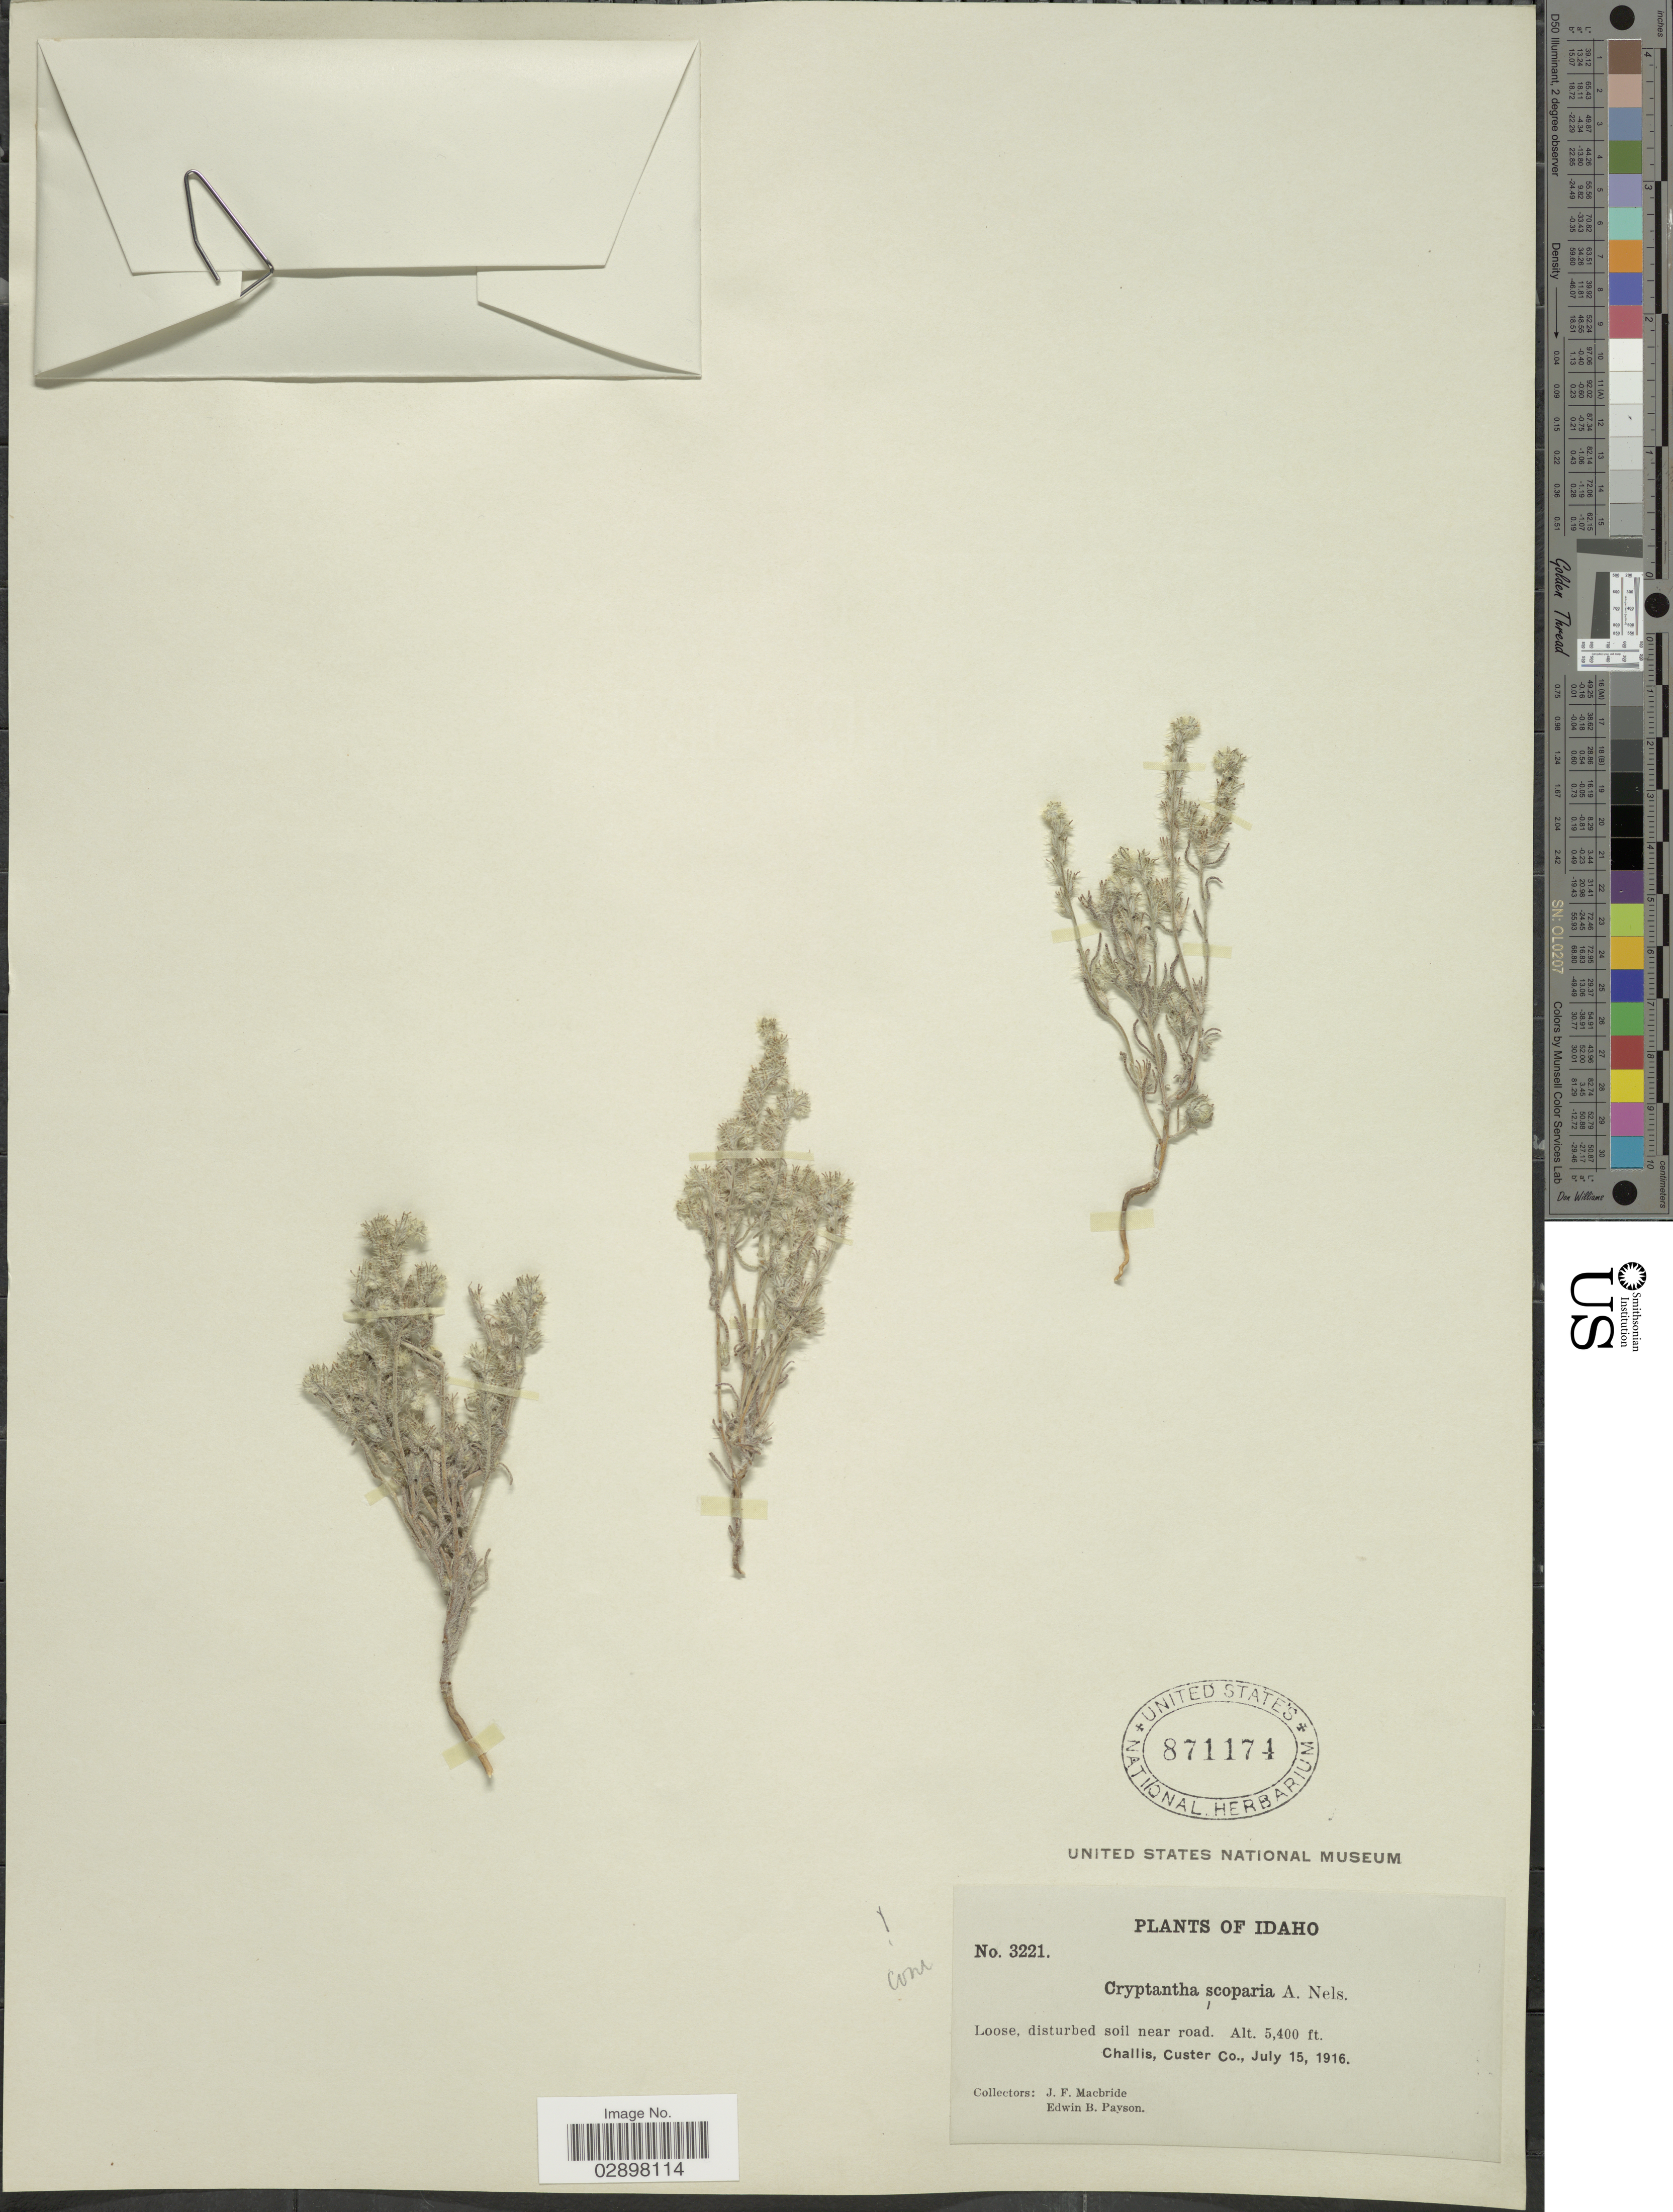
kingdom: Plantae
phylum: Tracheophyta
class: Magnoliopsida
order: Boraginales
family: Boraginaceae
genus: Cryptantha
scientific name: Cryptantha scoparia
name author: A. Nelson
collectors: J. F. Macbride & E. B. Payson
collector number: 3221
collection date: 1916-07-15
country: United States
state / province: Idaho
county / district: Custer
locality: Challis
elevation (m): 1646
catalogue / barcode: US 871174